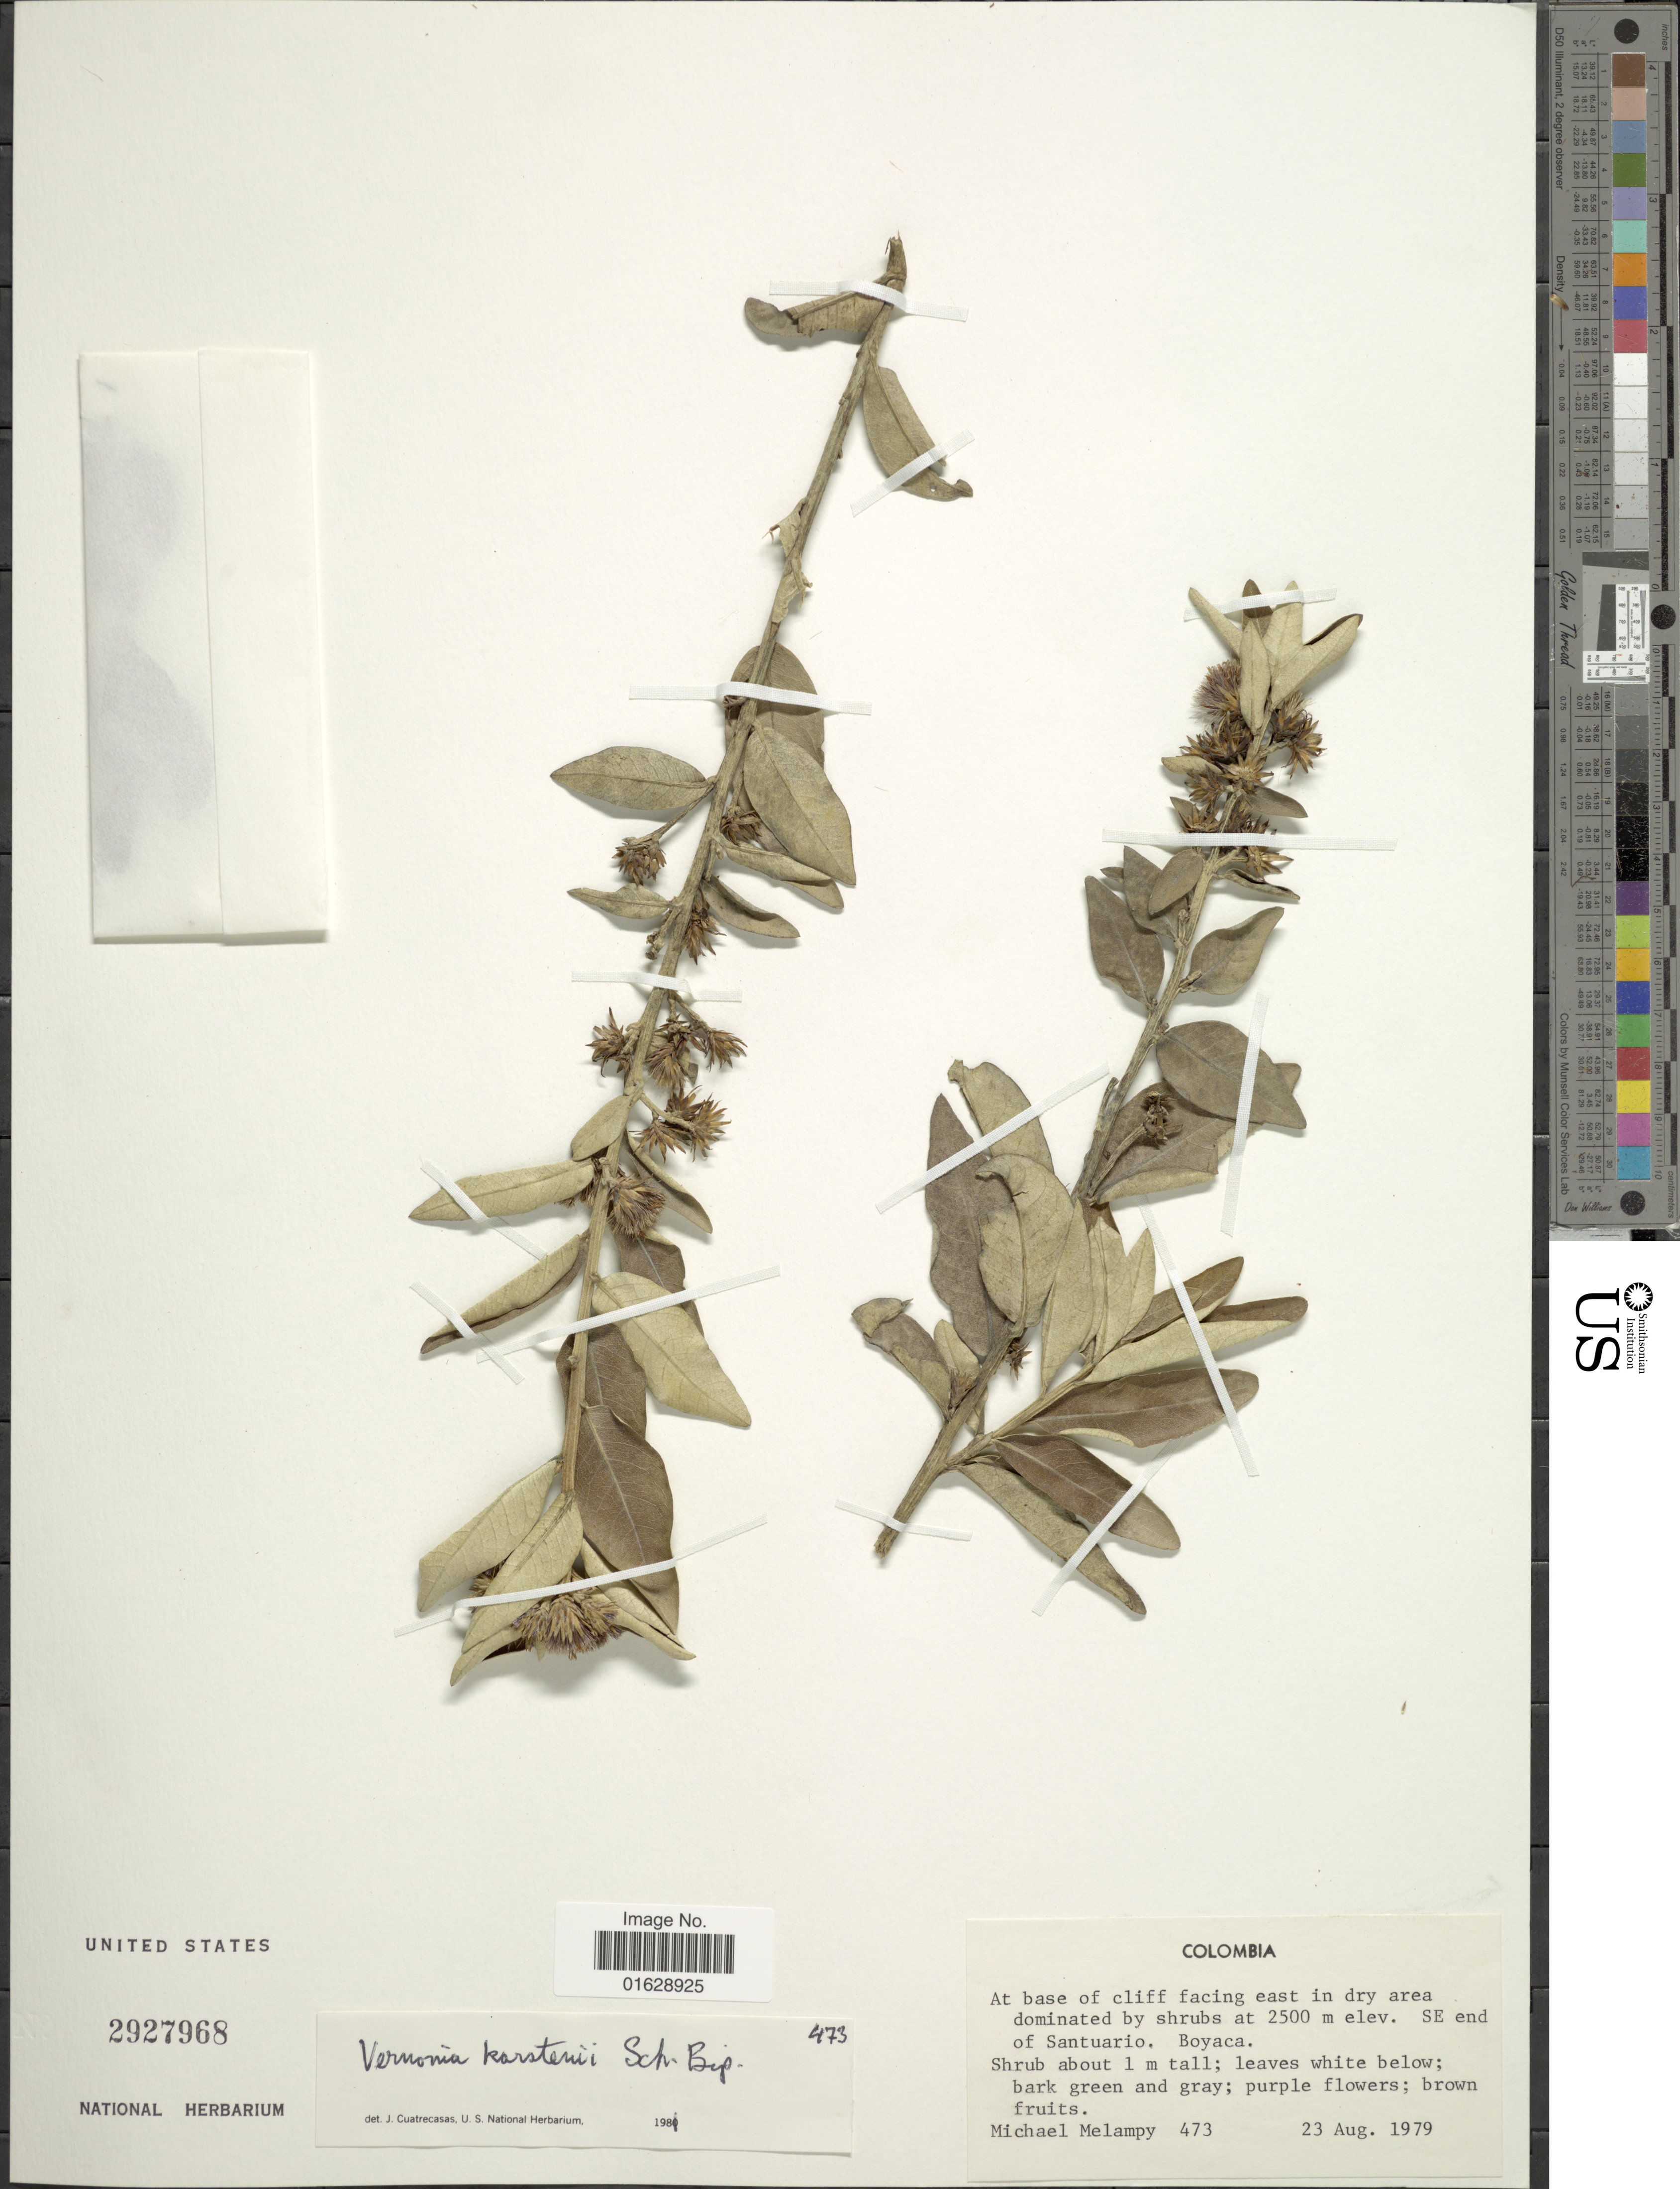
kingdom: Plantae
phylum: Tracheophyta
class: Magnoliopsida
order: Asterales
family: Asteraceae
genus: Lepidaploa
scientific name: Lepidaploa karstenii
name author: (Sch. Bip.) H. Rob.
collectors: M. Melampy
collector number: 473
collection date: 1979-08-23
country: Colombia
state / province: Boyacá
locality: At base of cliff facing east in dry area dominated by shrubs. SE end of Santuario.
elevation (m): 2500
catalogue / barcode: US 2927968